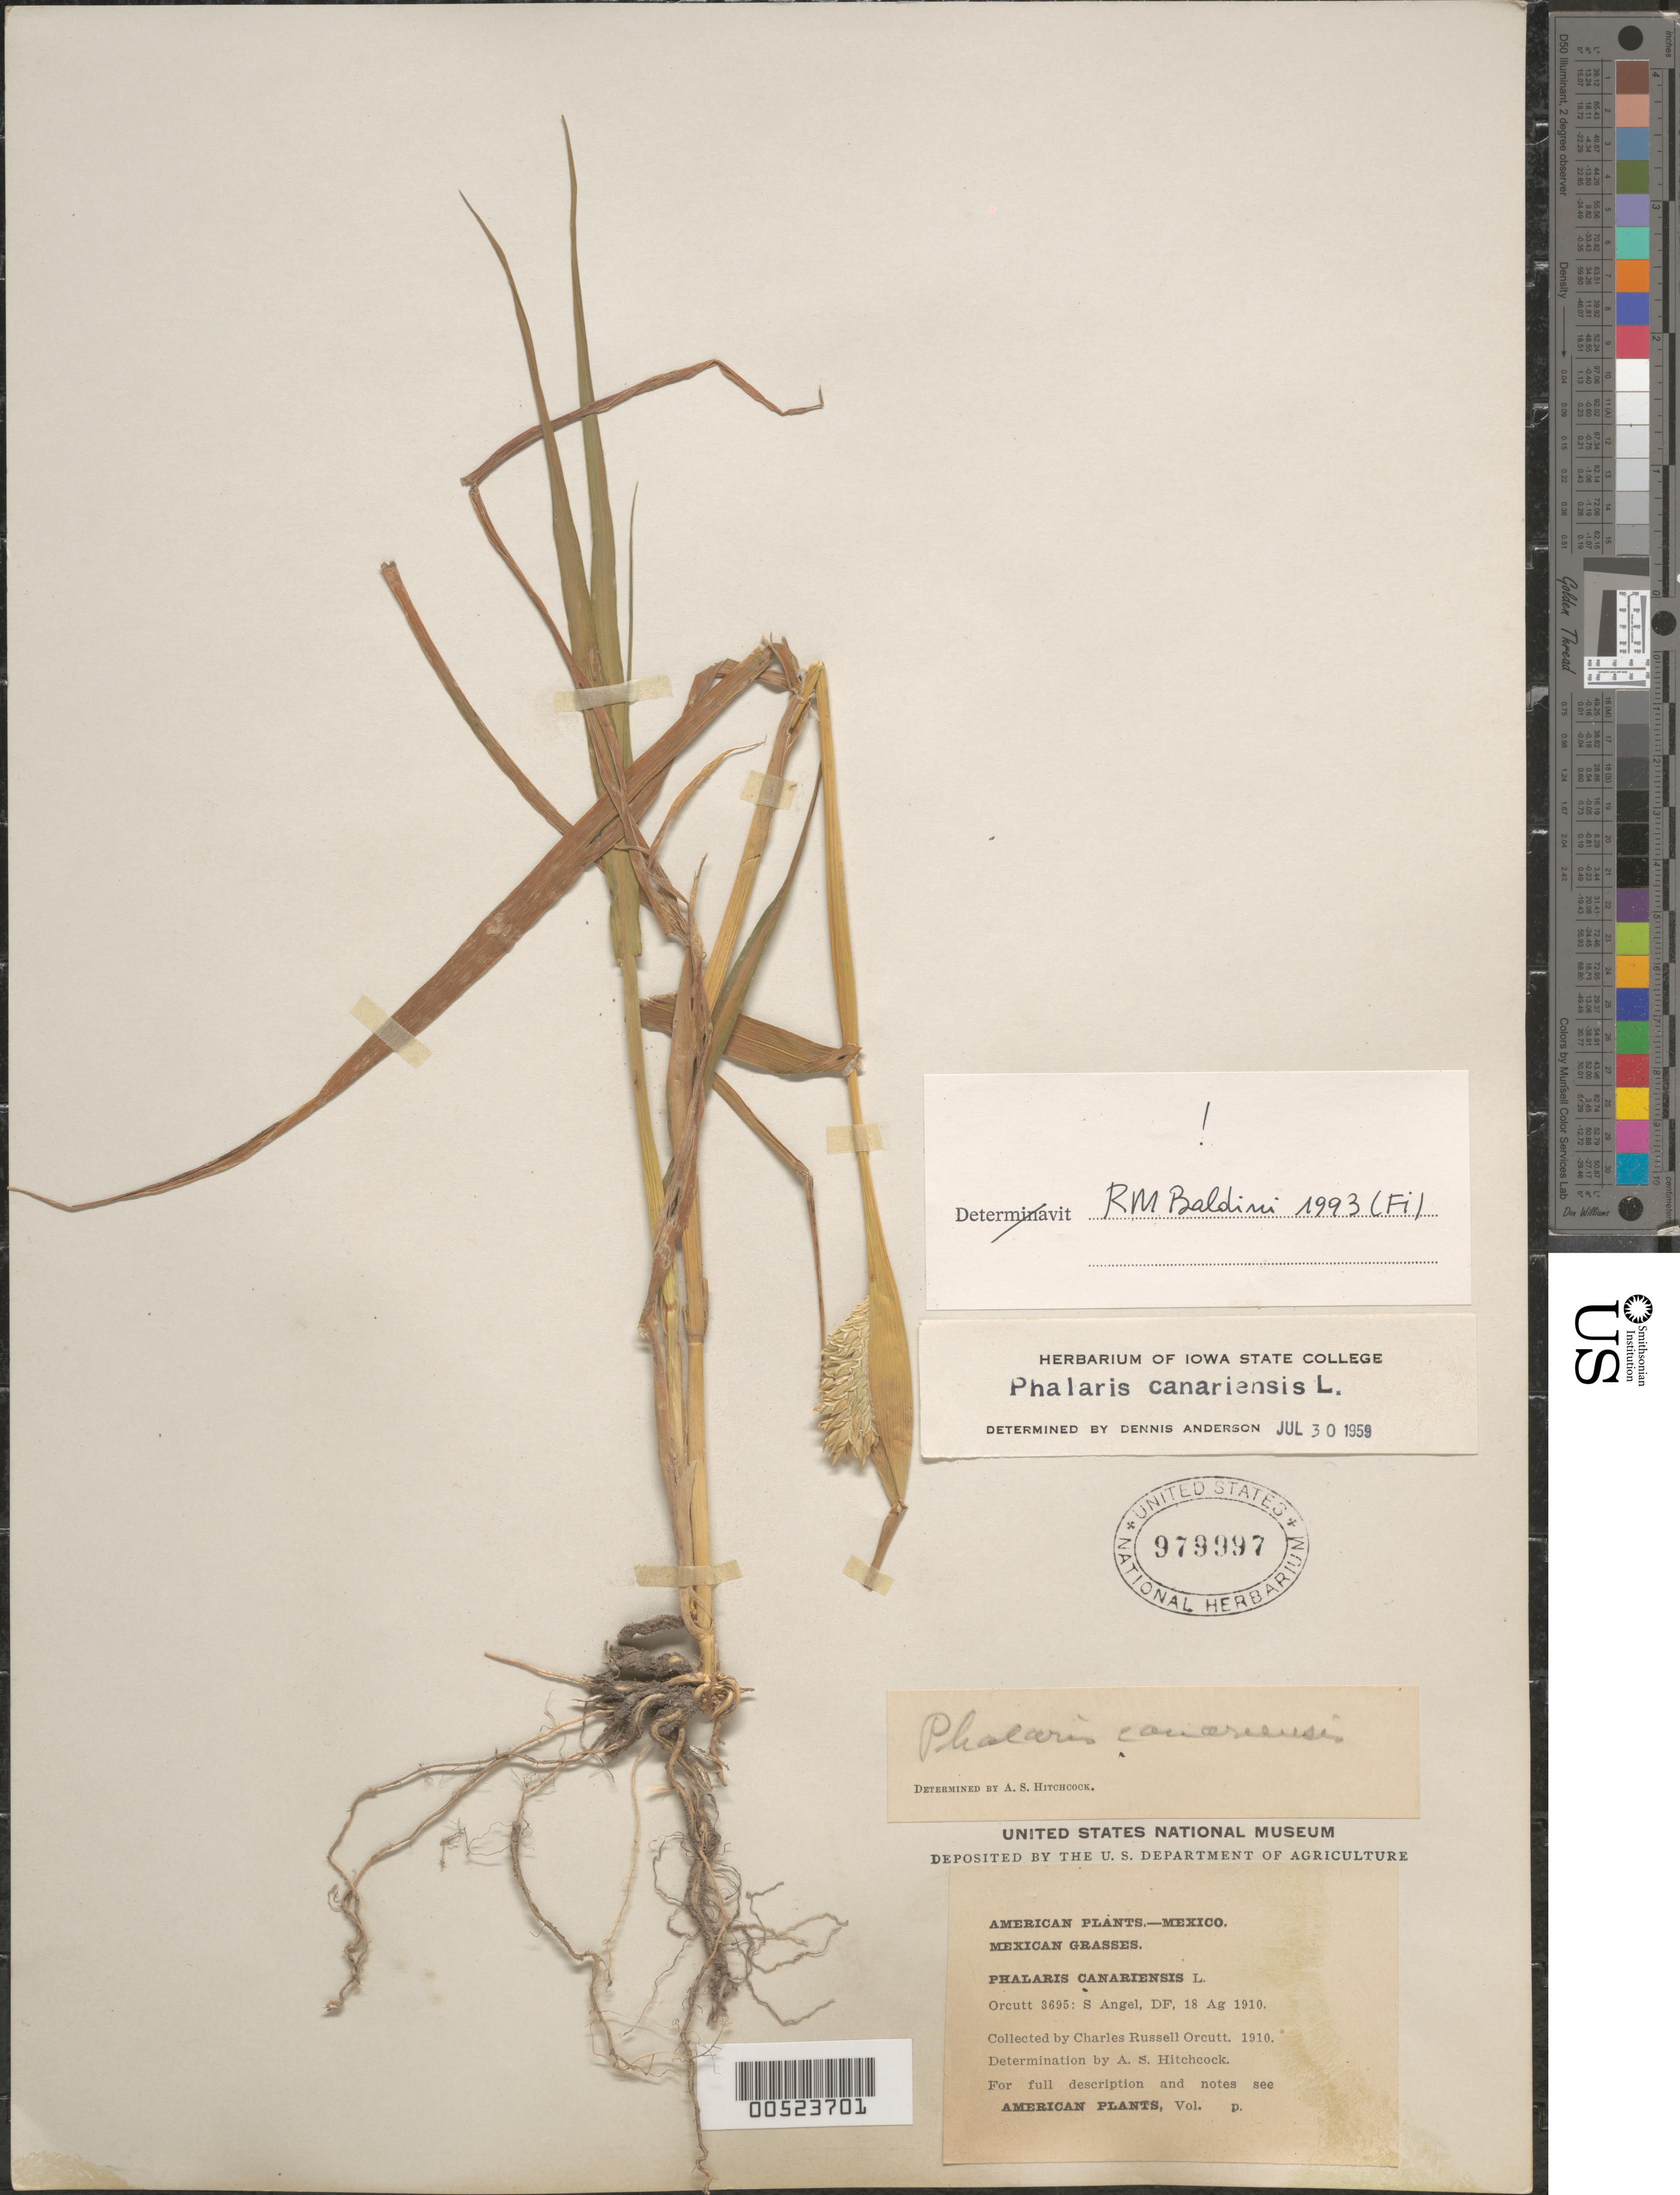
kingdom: Plantae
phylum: Tracheophyta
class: Liliopsida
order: Poales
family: Poaceae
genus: Phalaris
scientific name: Phalaris canariensis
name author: L.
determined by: Baldini, R. M.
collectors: C. R. Orcutt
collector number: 3695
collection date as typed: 18 Aug 1910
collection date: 1910-08-18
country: Mexico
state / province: Distrito Federal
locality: San Angel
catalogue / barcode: US 979997